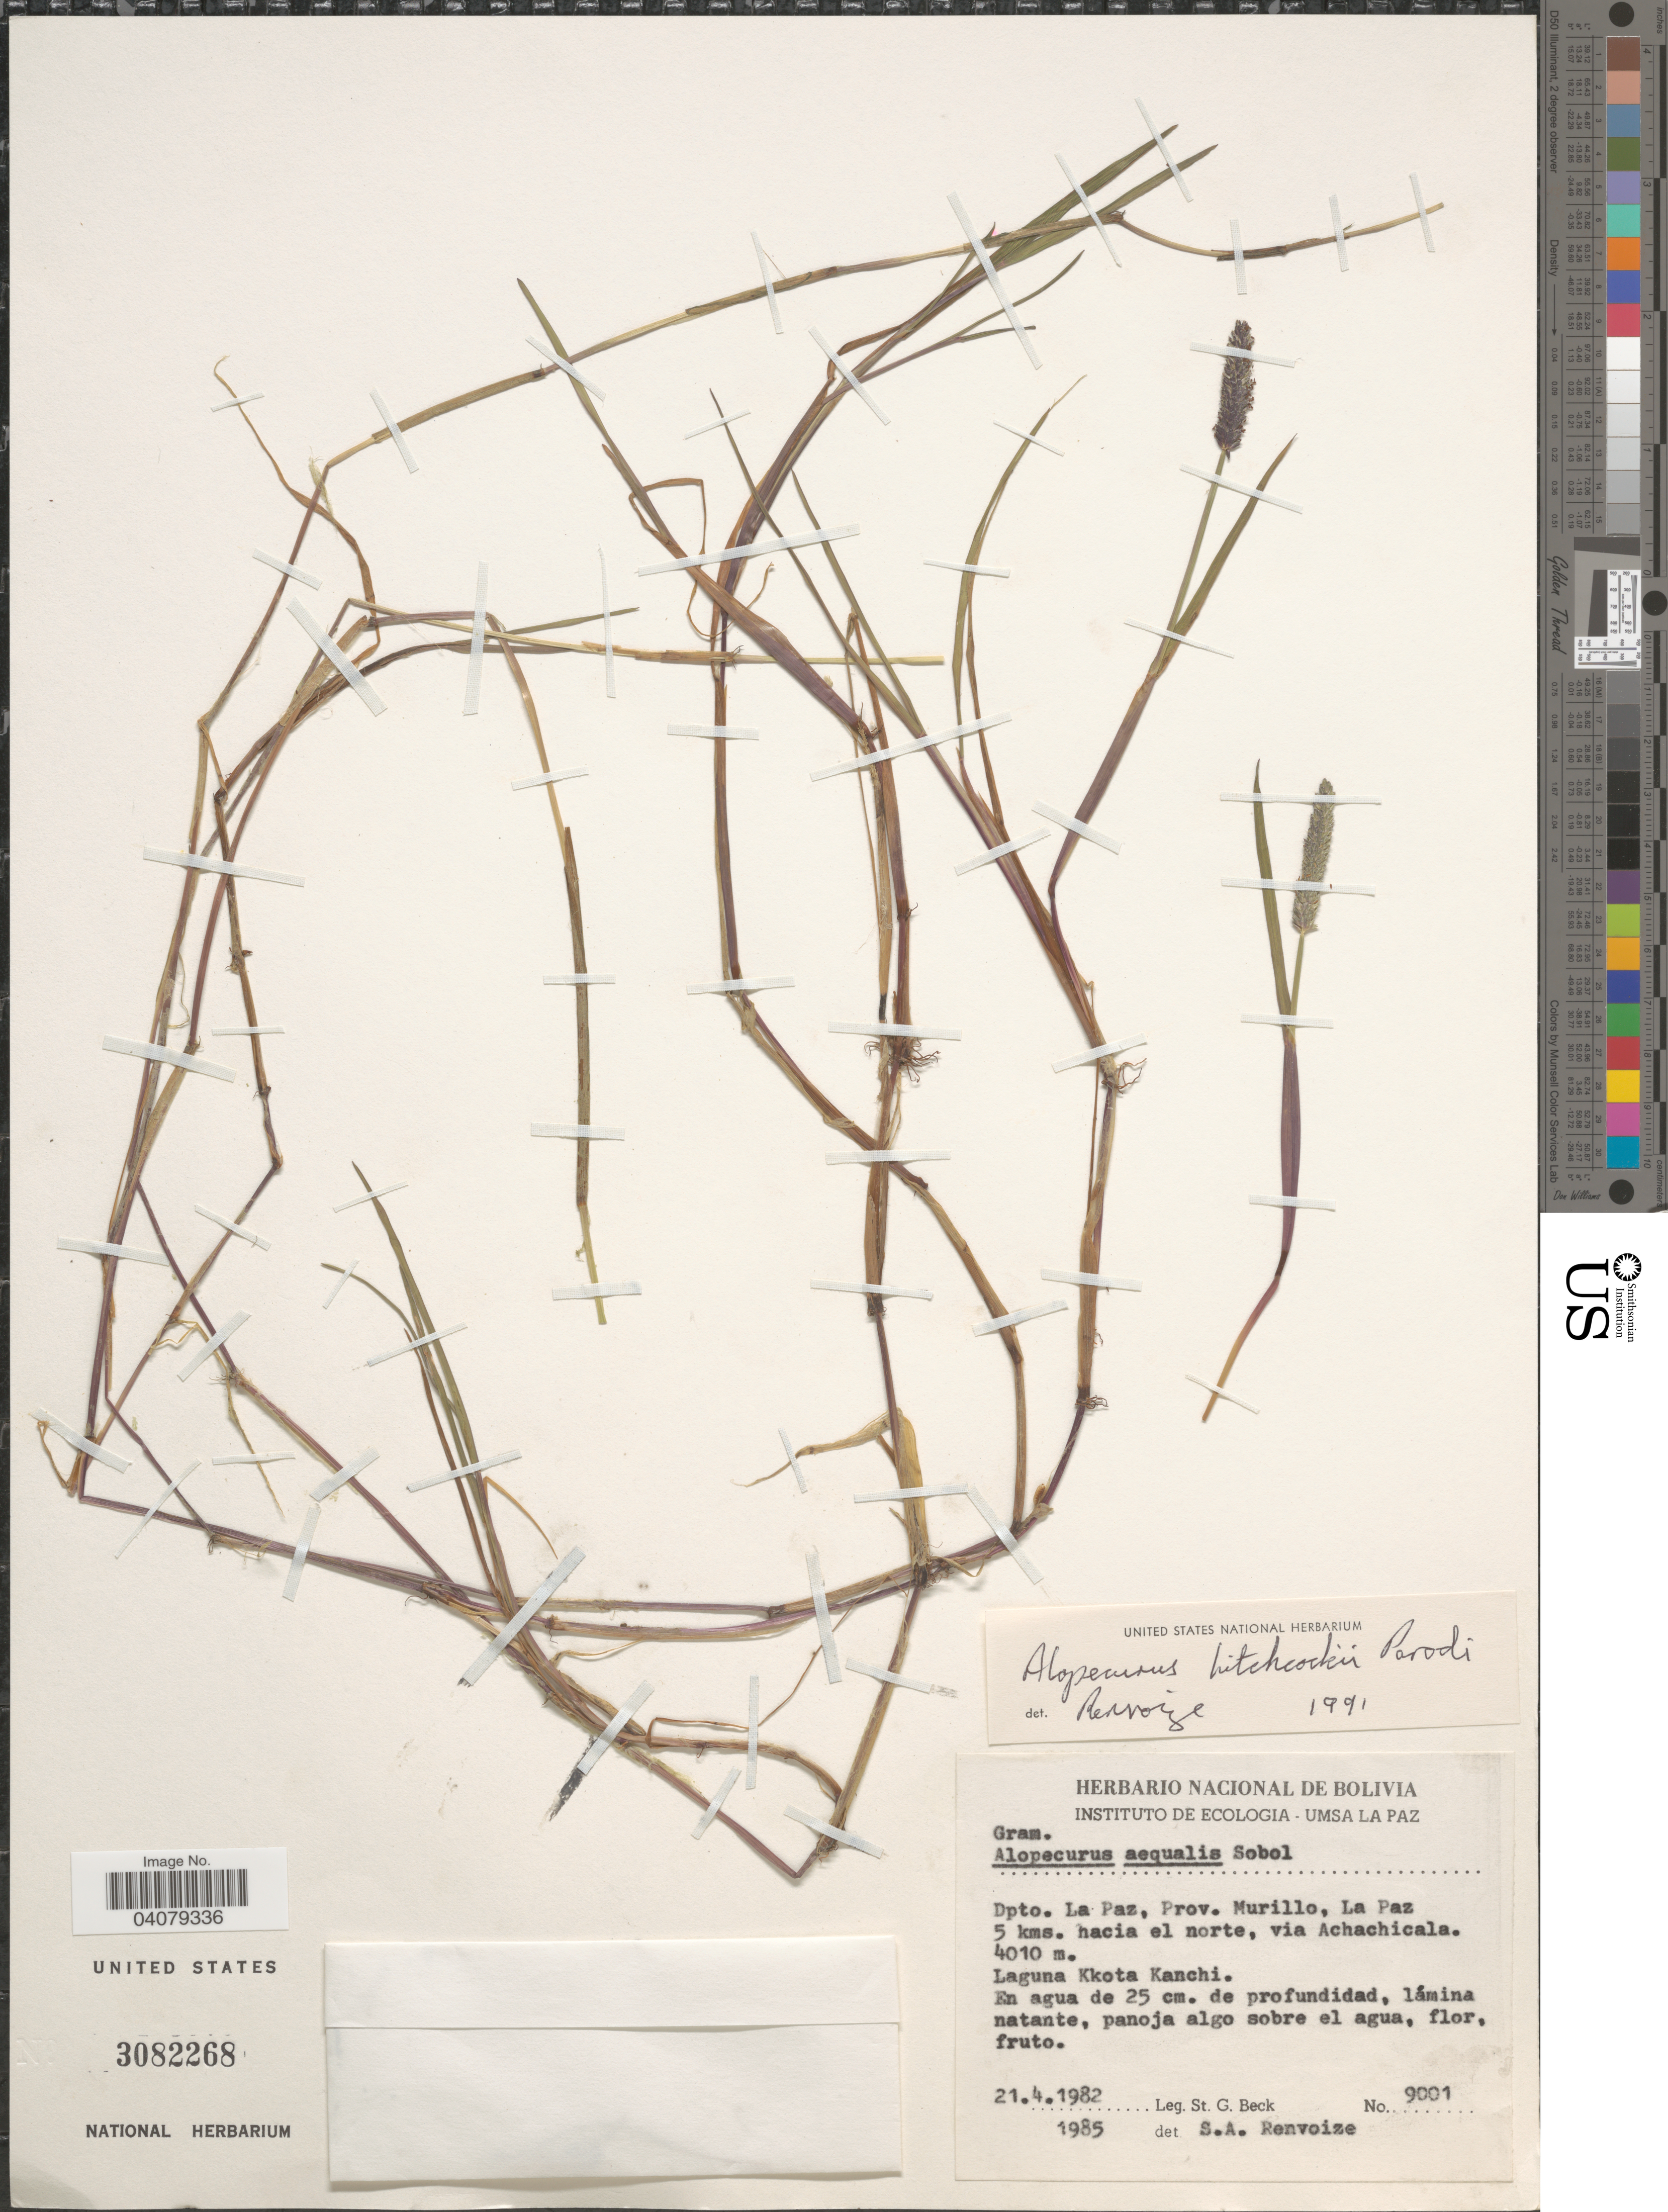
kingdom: Plantae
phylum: Tracheophyta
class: Liliopsida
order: Poales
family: Poaceae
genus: Alopecurus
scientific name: Alopecurus hitchcockii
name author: Parodi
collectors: S. G. Beck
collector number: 9001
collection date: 1982-04-21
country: Bolivia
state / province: La Paz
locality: Dpto. La Paz, Prov. Murillo, La Paz 5 kms. hacia el norte, via Achachicala. Laguna Kkota Kanchi.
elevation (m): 4010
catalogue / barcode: US 3082268